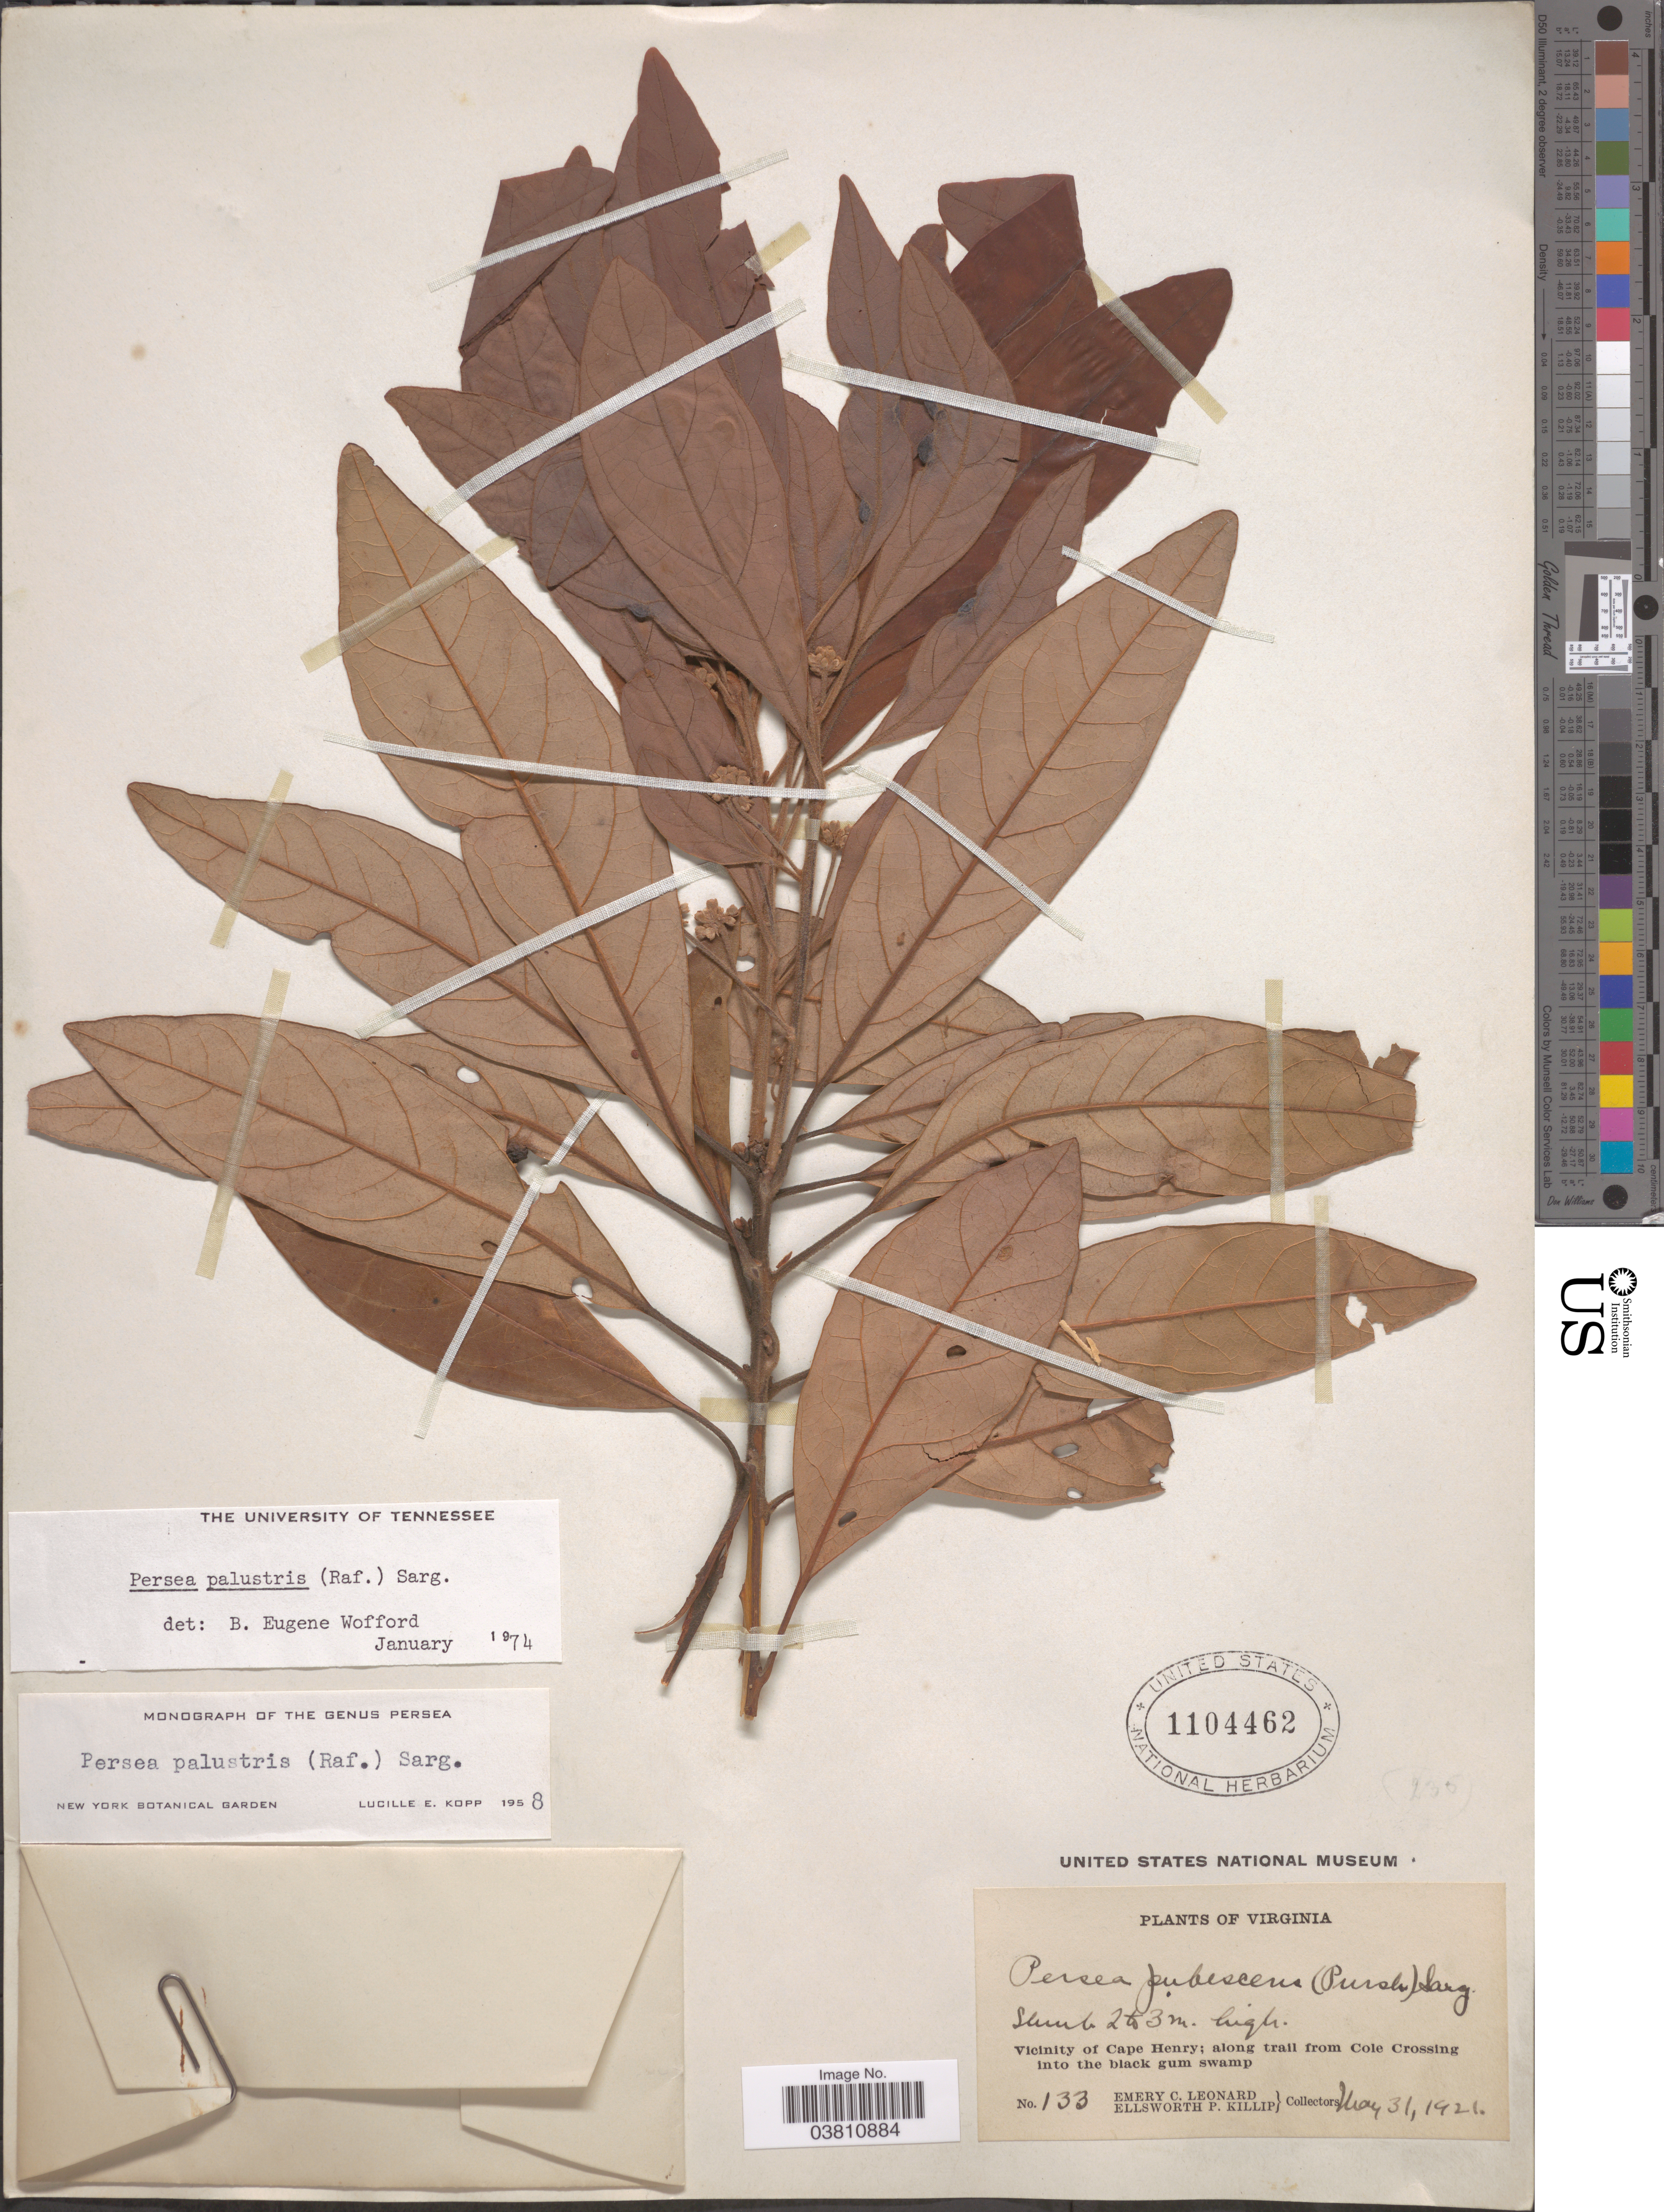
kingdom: Plantae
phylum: Tracheophyta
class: Magnoliopsida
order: Laurales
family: Lauraceae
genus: Persea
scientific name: Persea palustris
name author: (Raf.) Sarg.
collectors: E. C. Leonard & E. P. Killip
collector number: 133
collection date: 1921-05-31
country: United States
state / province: Virginia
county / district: City of Virginia Beach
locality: Vicinity of Cape Henry; along trail from Cole Crossing into the black gum swamp.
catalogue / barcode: US 1104462